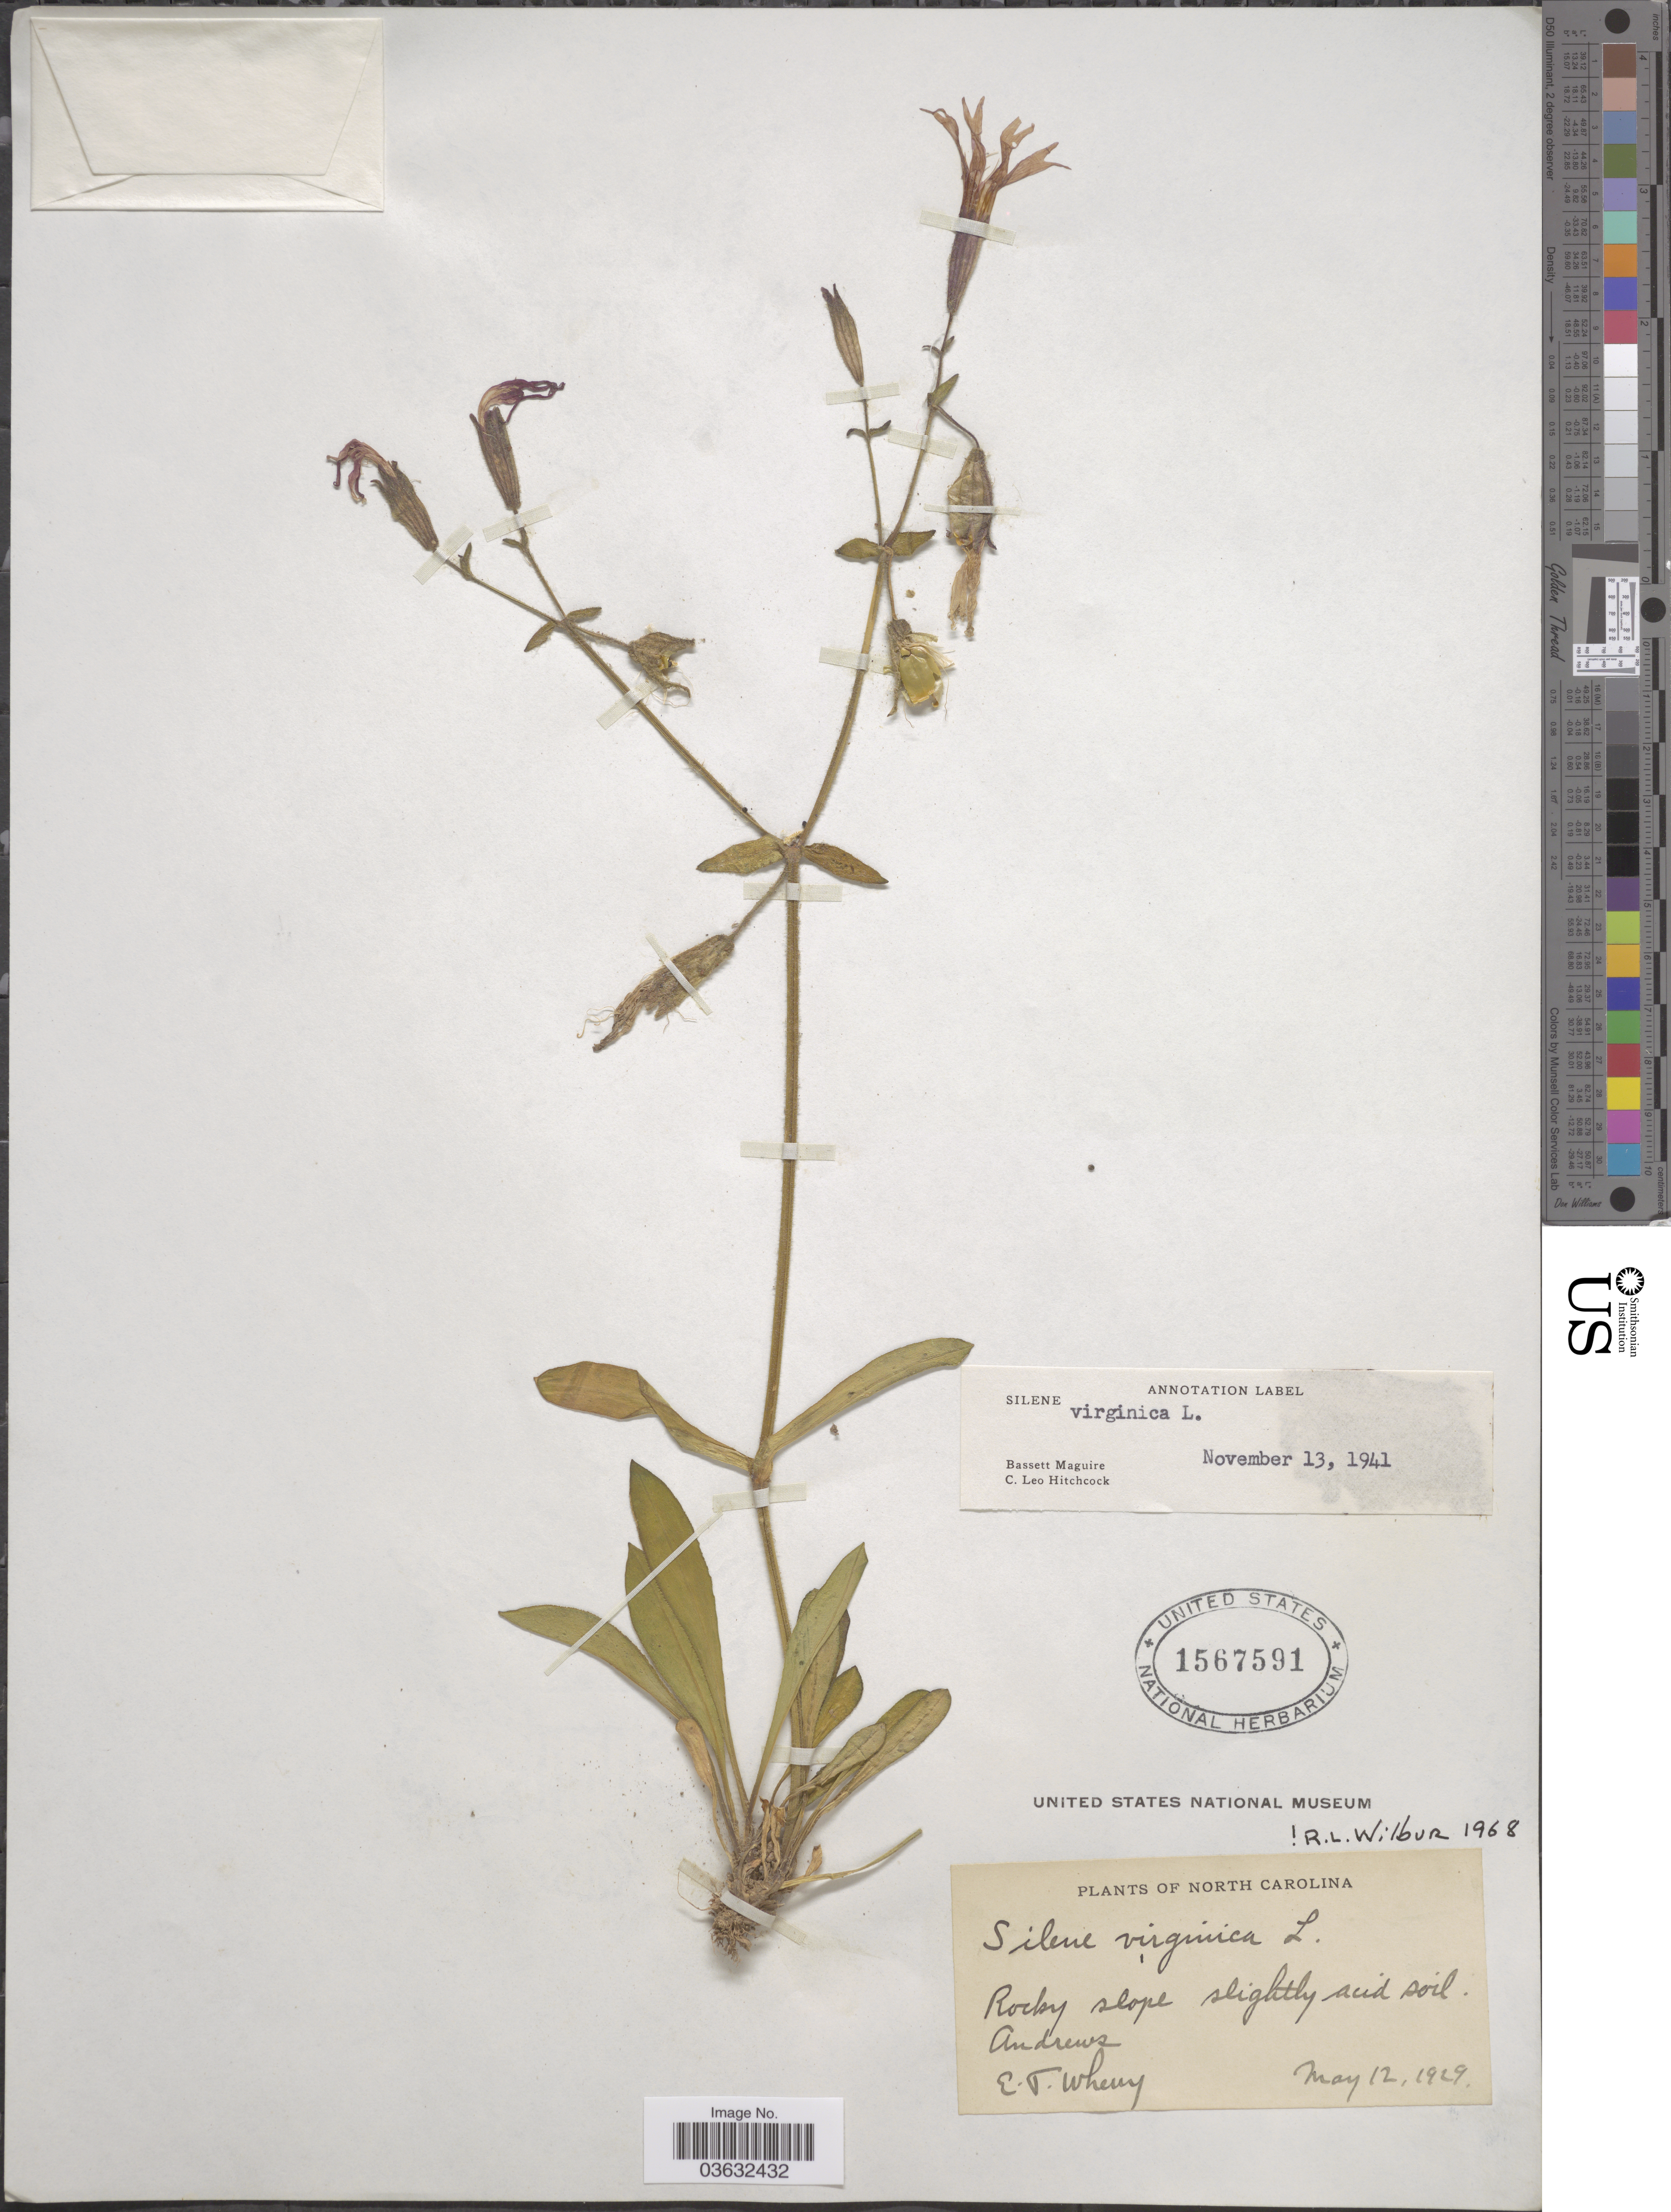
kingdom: Plantae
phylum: Tracheophyta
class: Magnoliopsida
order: Caryophyllales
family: Caryophyllaceae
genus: Silene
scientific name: Silene virginica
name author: L.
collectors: E. T. Wherry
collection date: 1929-05-12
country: United States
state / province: North Carolina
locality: Rocky slope slightly acid soil. Andrews.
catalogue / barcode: US 1567591